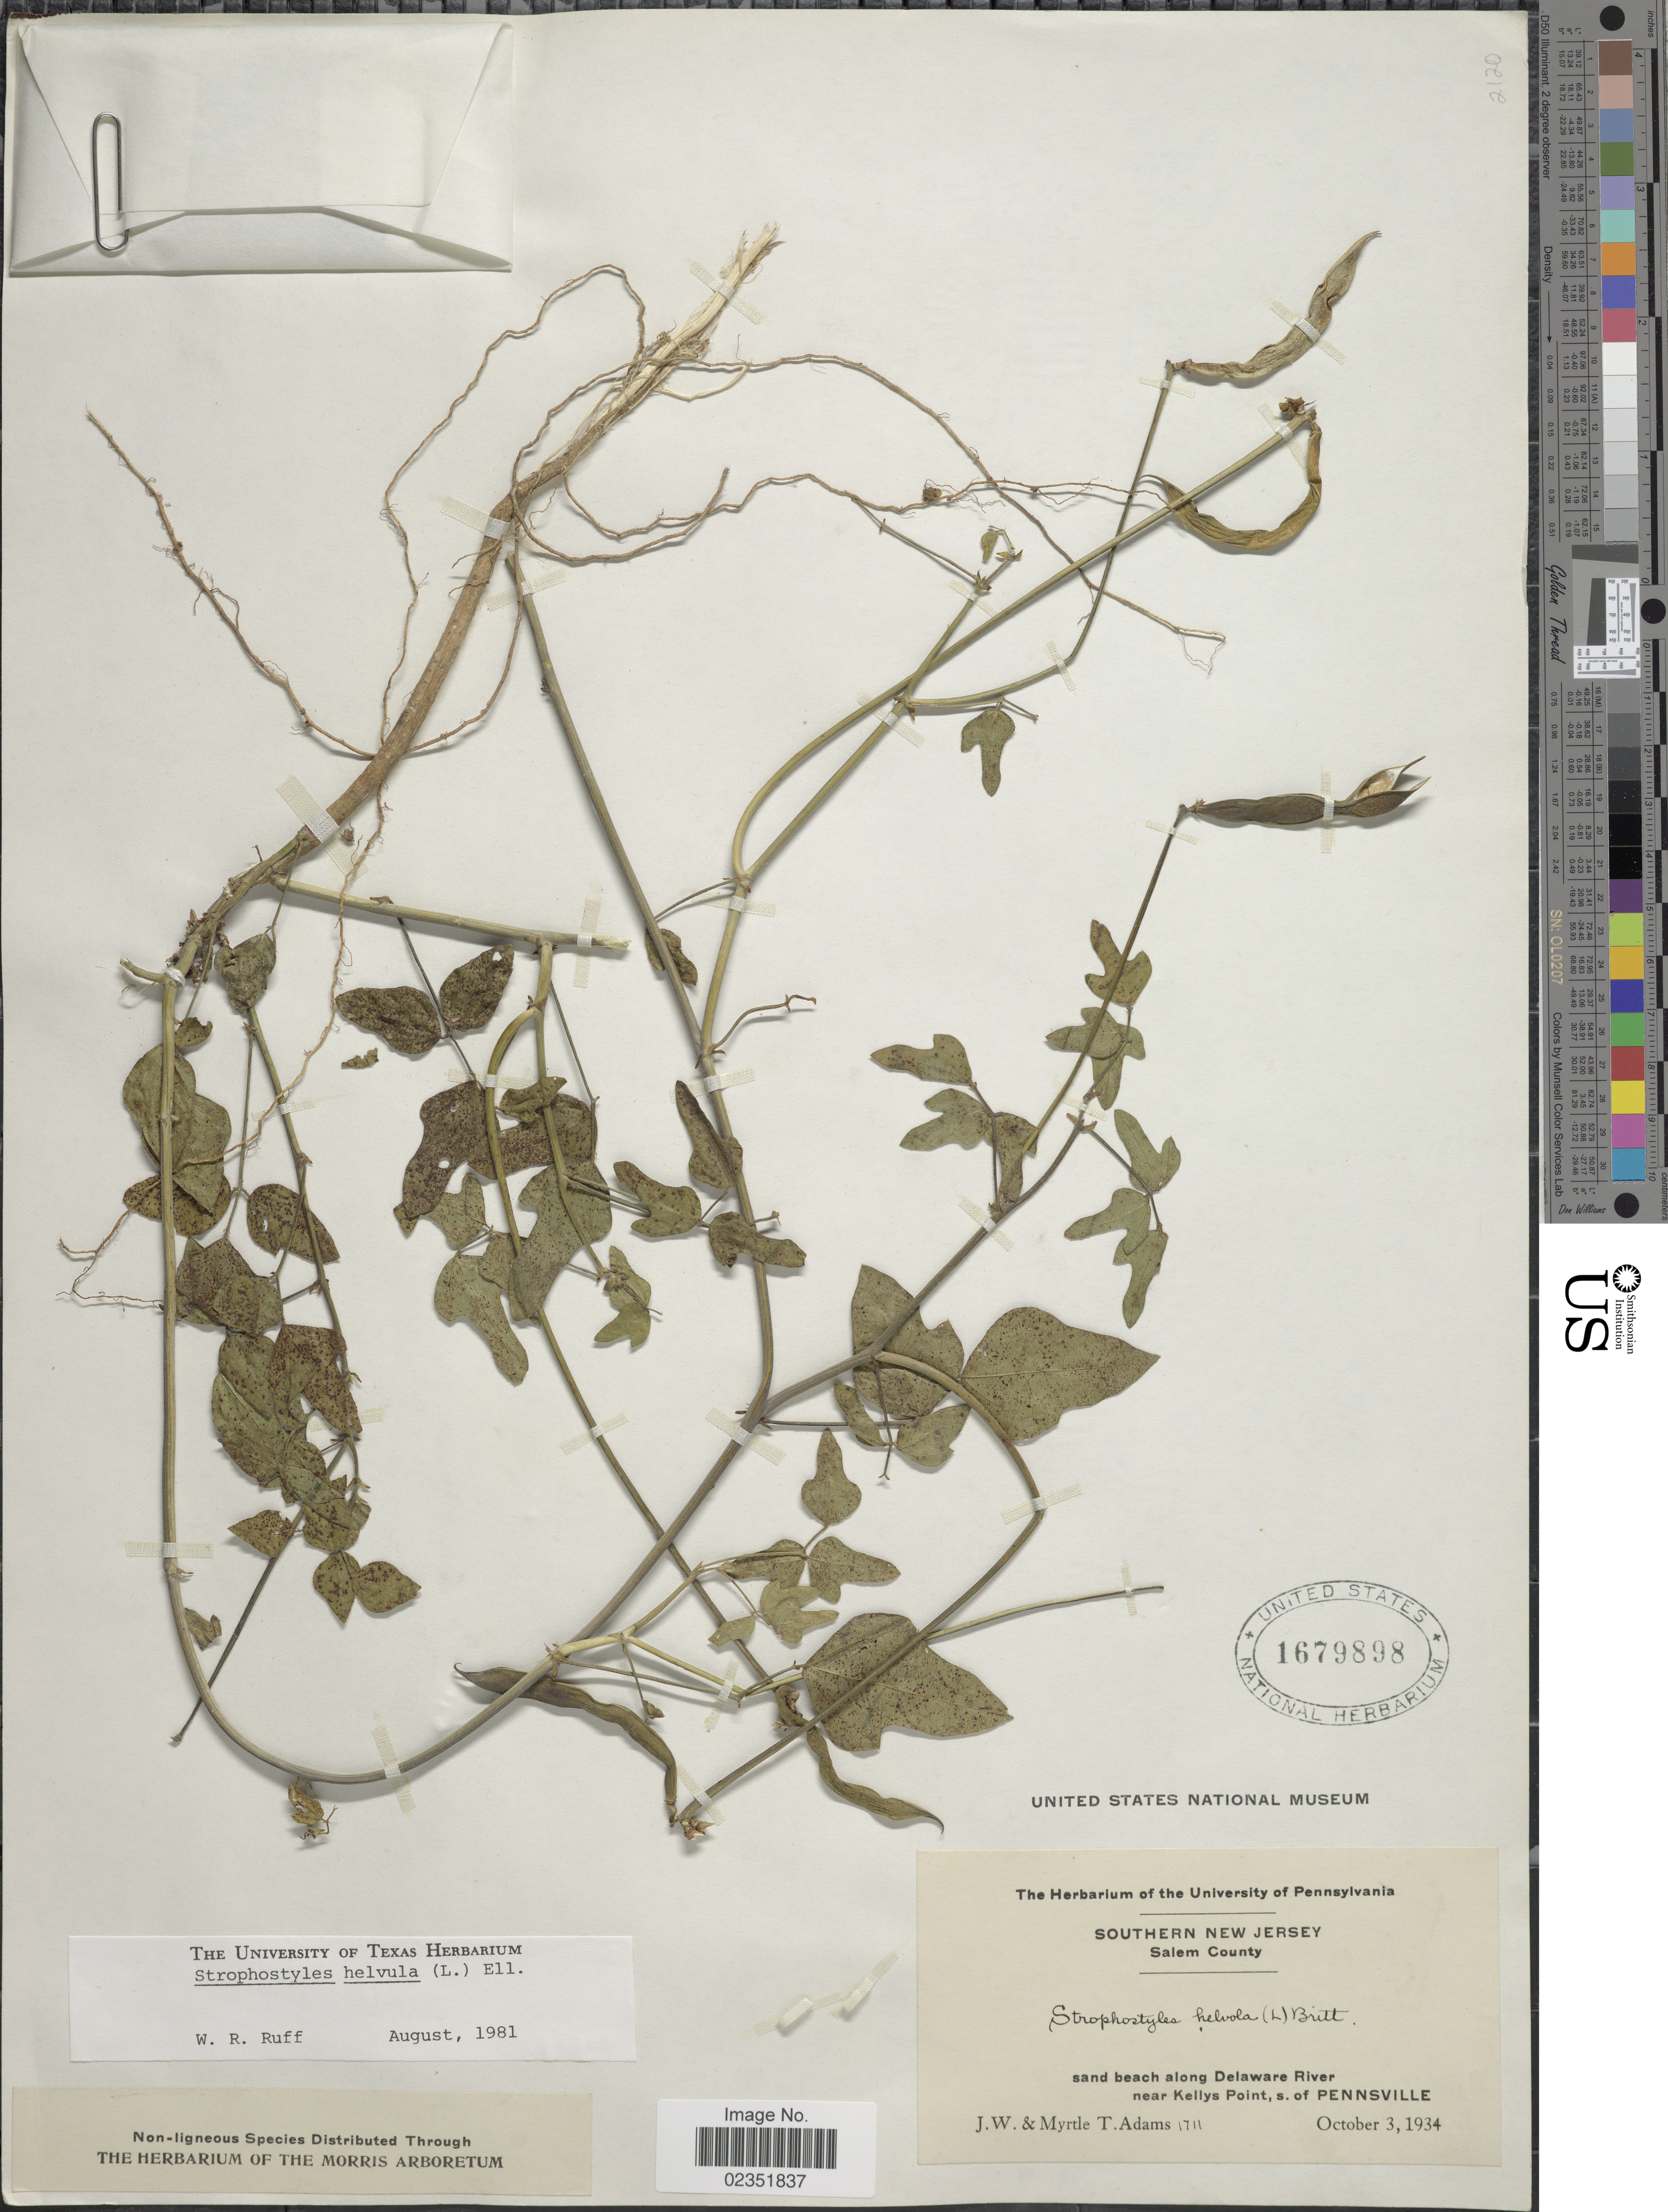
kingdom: Plantae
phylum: Tracheophyta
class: Magnoliopsida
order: Fabales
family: Fabaceae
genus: Strophostyles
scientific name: Strophostyles helvola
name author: (L.) Elliott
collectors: J. Adams & M. T. Adams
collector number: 1711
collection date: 1934-10-03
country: United States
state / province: New Jersey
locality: Southern New Jersey, Salem County, sand beach along Delaware River near Kellys Point, s. of Pennsvile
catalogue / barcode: US 1679898